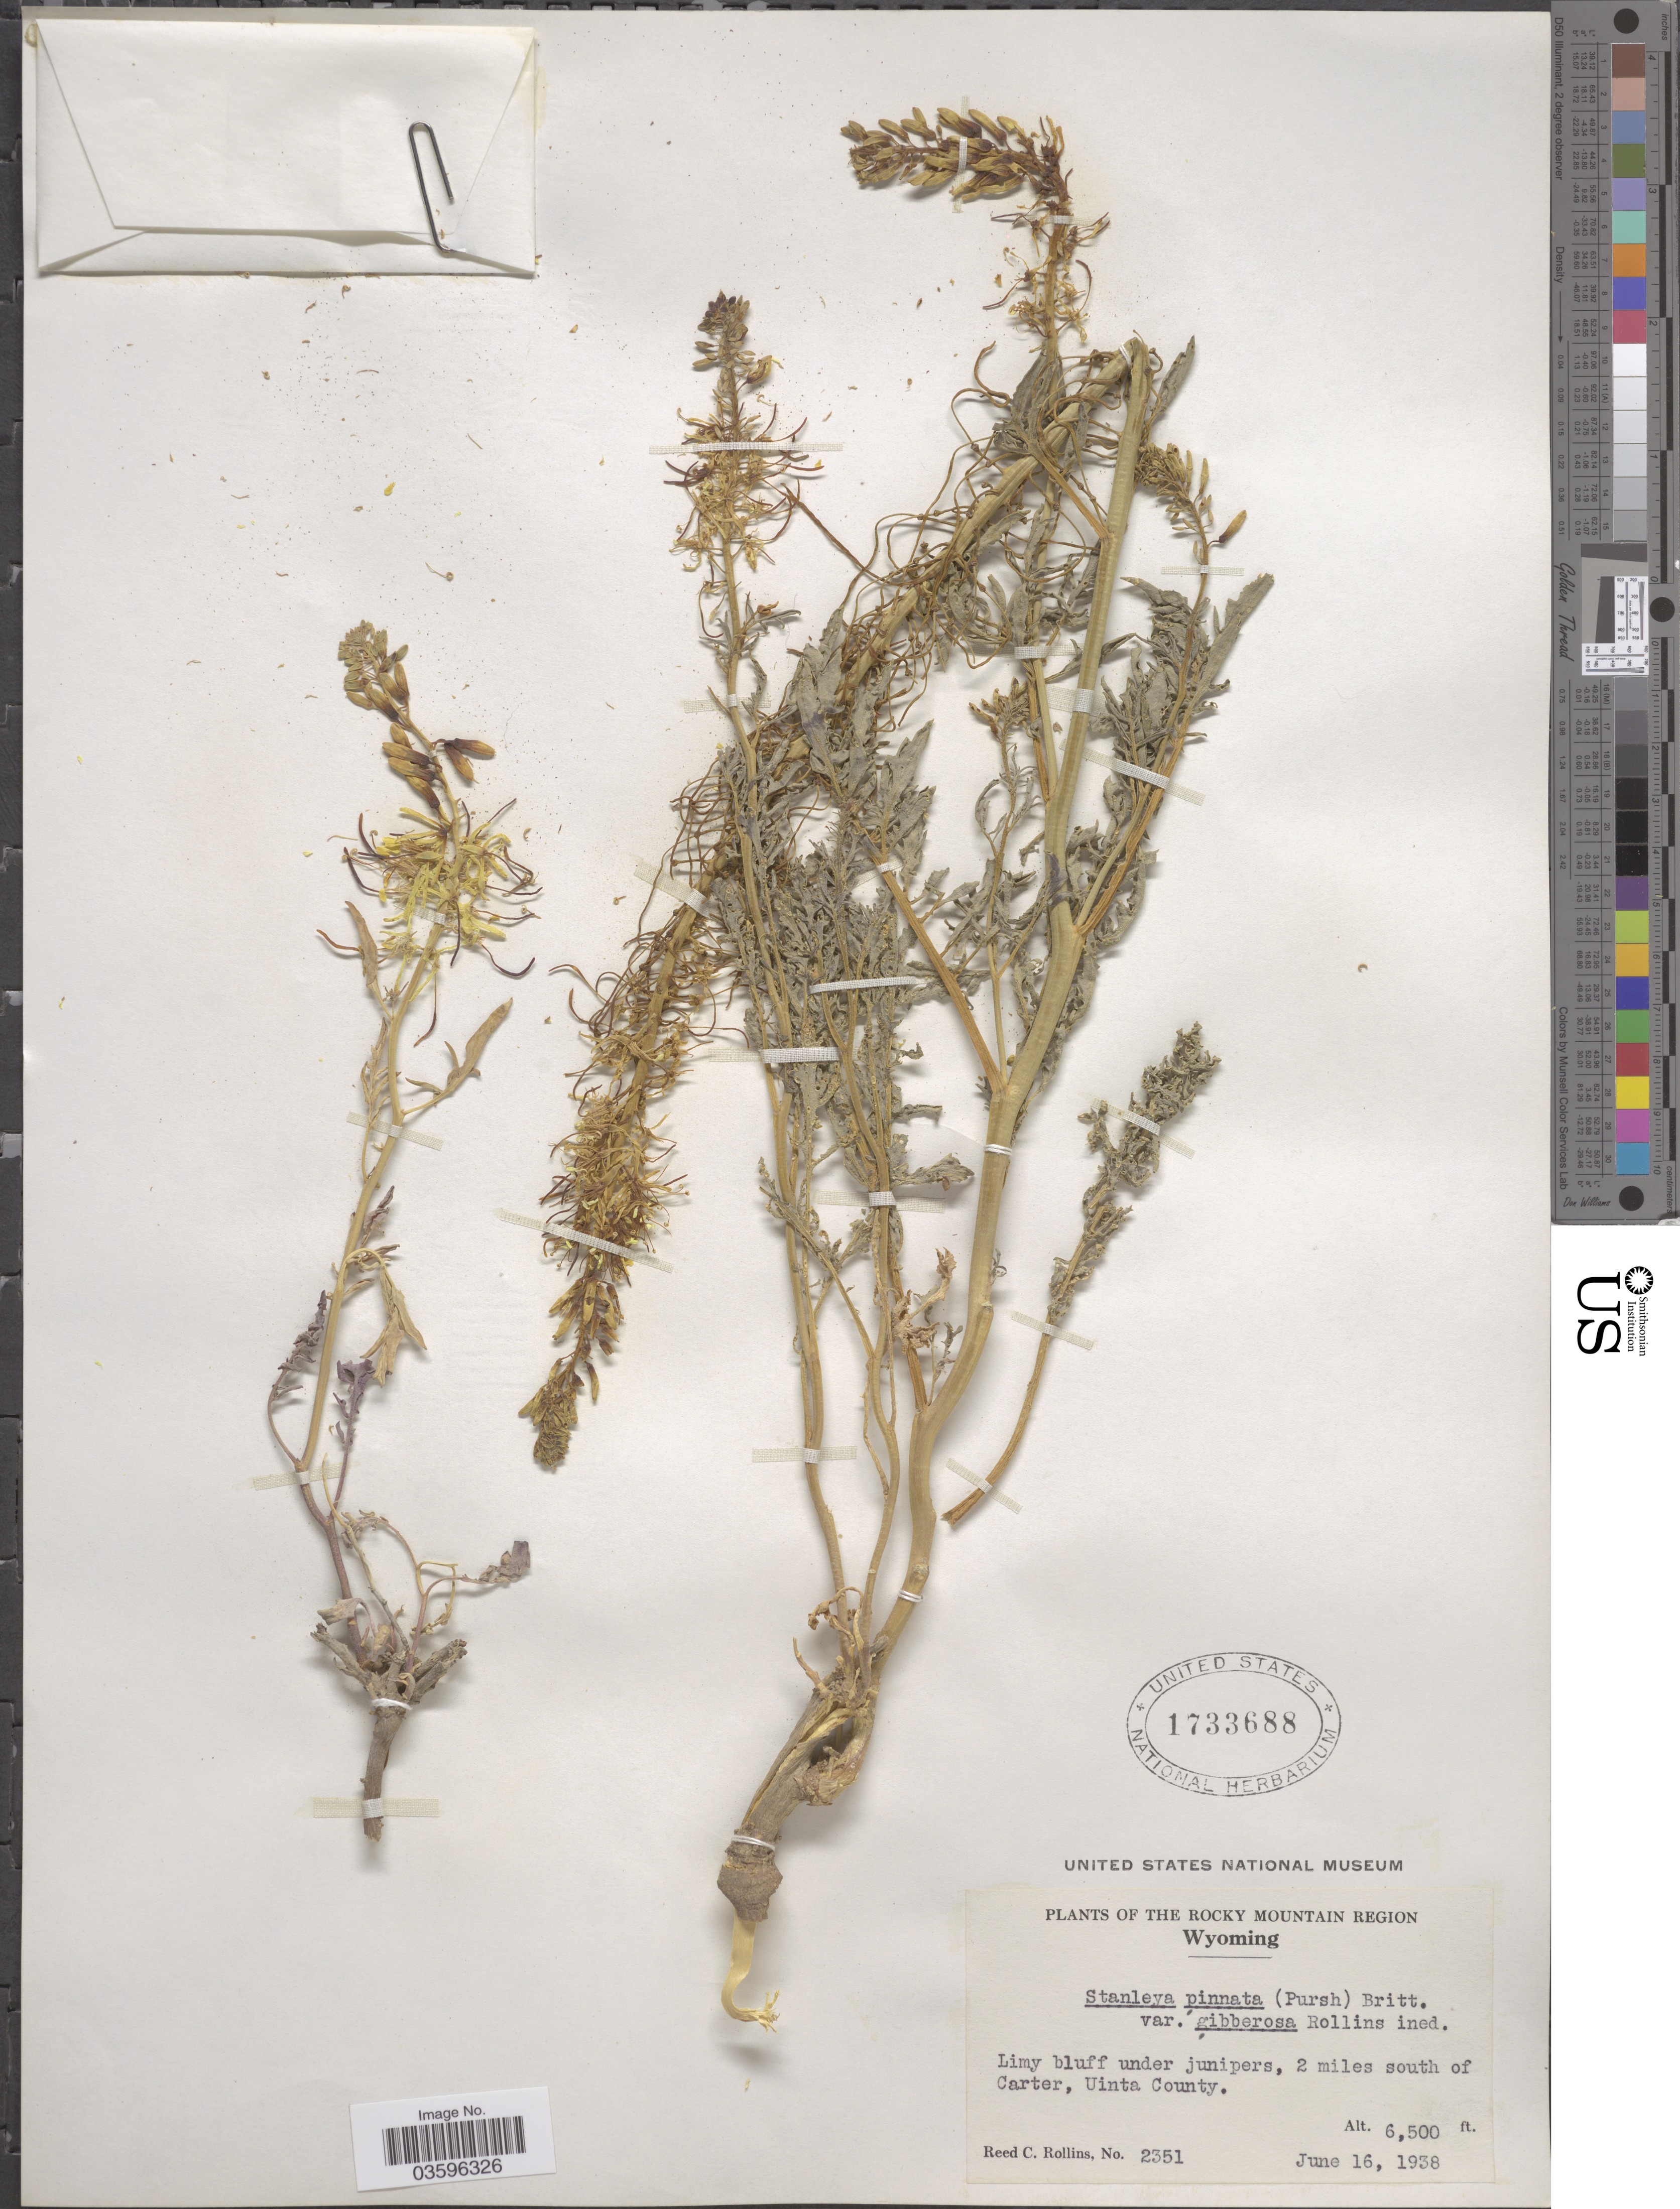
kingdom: Plantae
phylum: Tracheophyta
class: Magnoliopsida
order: Brassicales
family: Brassicaceae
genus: Stanleya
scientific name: Stanleya pinnata var. gibberosa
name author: Rollins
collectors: R. C. Rollins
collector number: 2351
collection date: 1938-06-16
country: United States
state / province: Wyoming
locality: The Rocky Mountain Region. 2 miles south of Carter, Uinta County.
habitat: limy bluff under junipers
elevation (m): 1981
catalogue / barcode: US 1733688